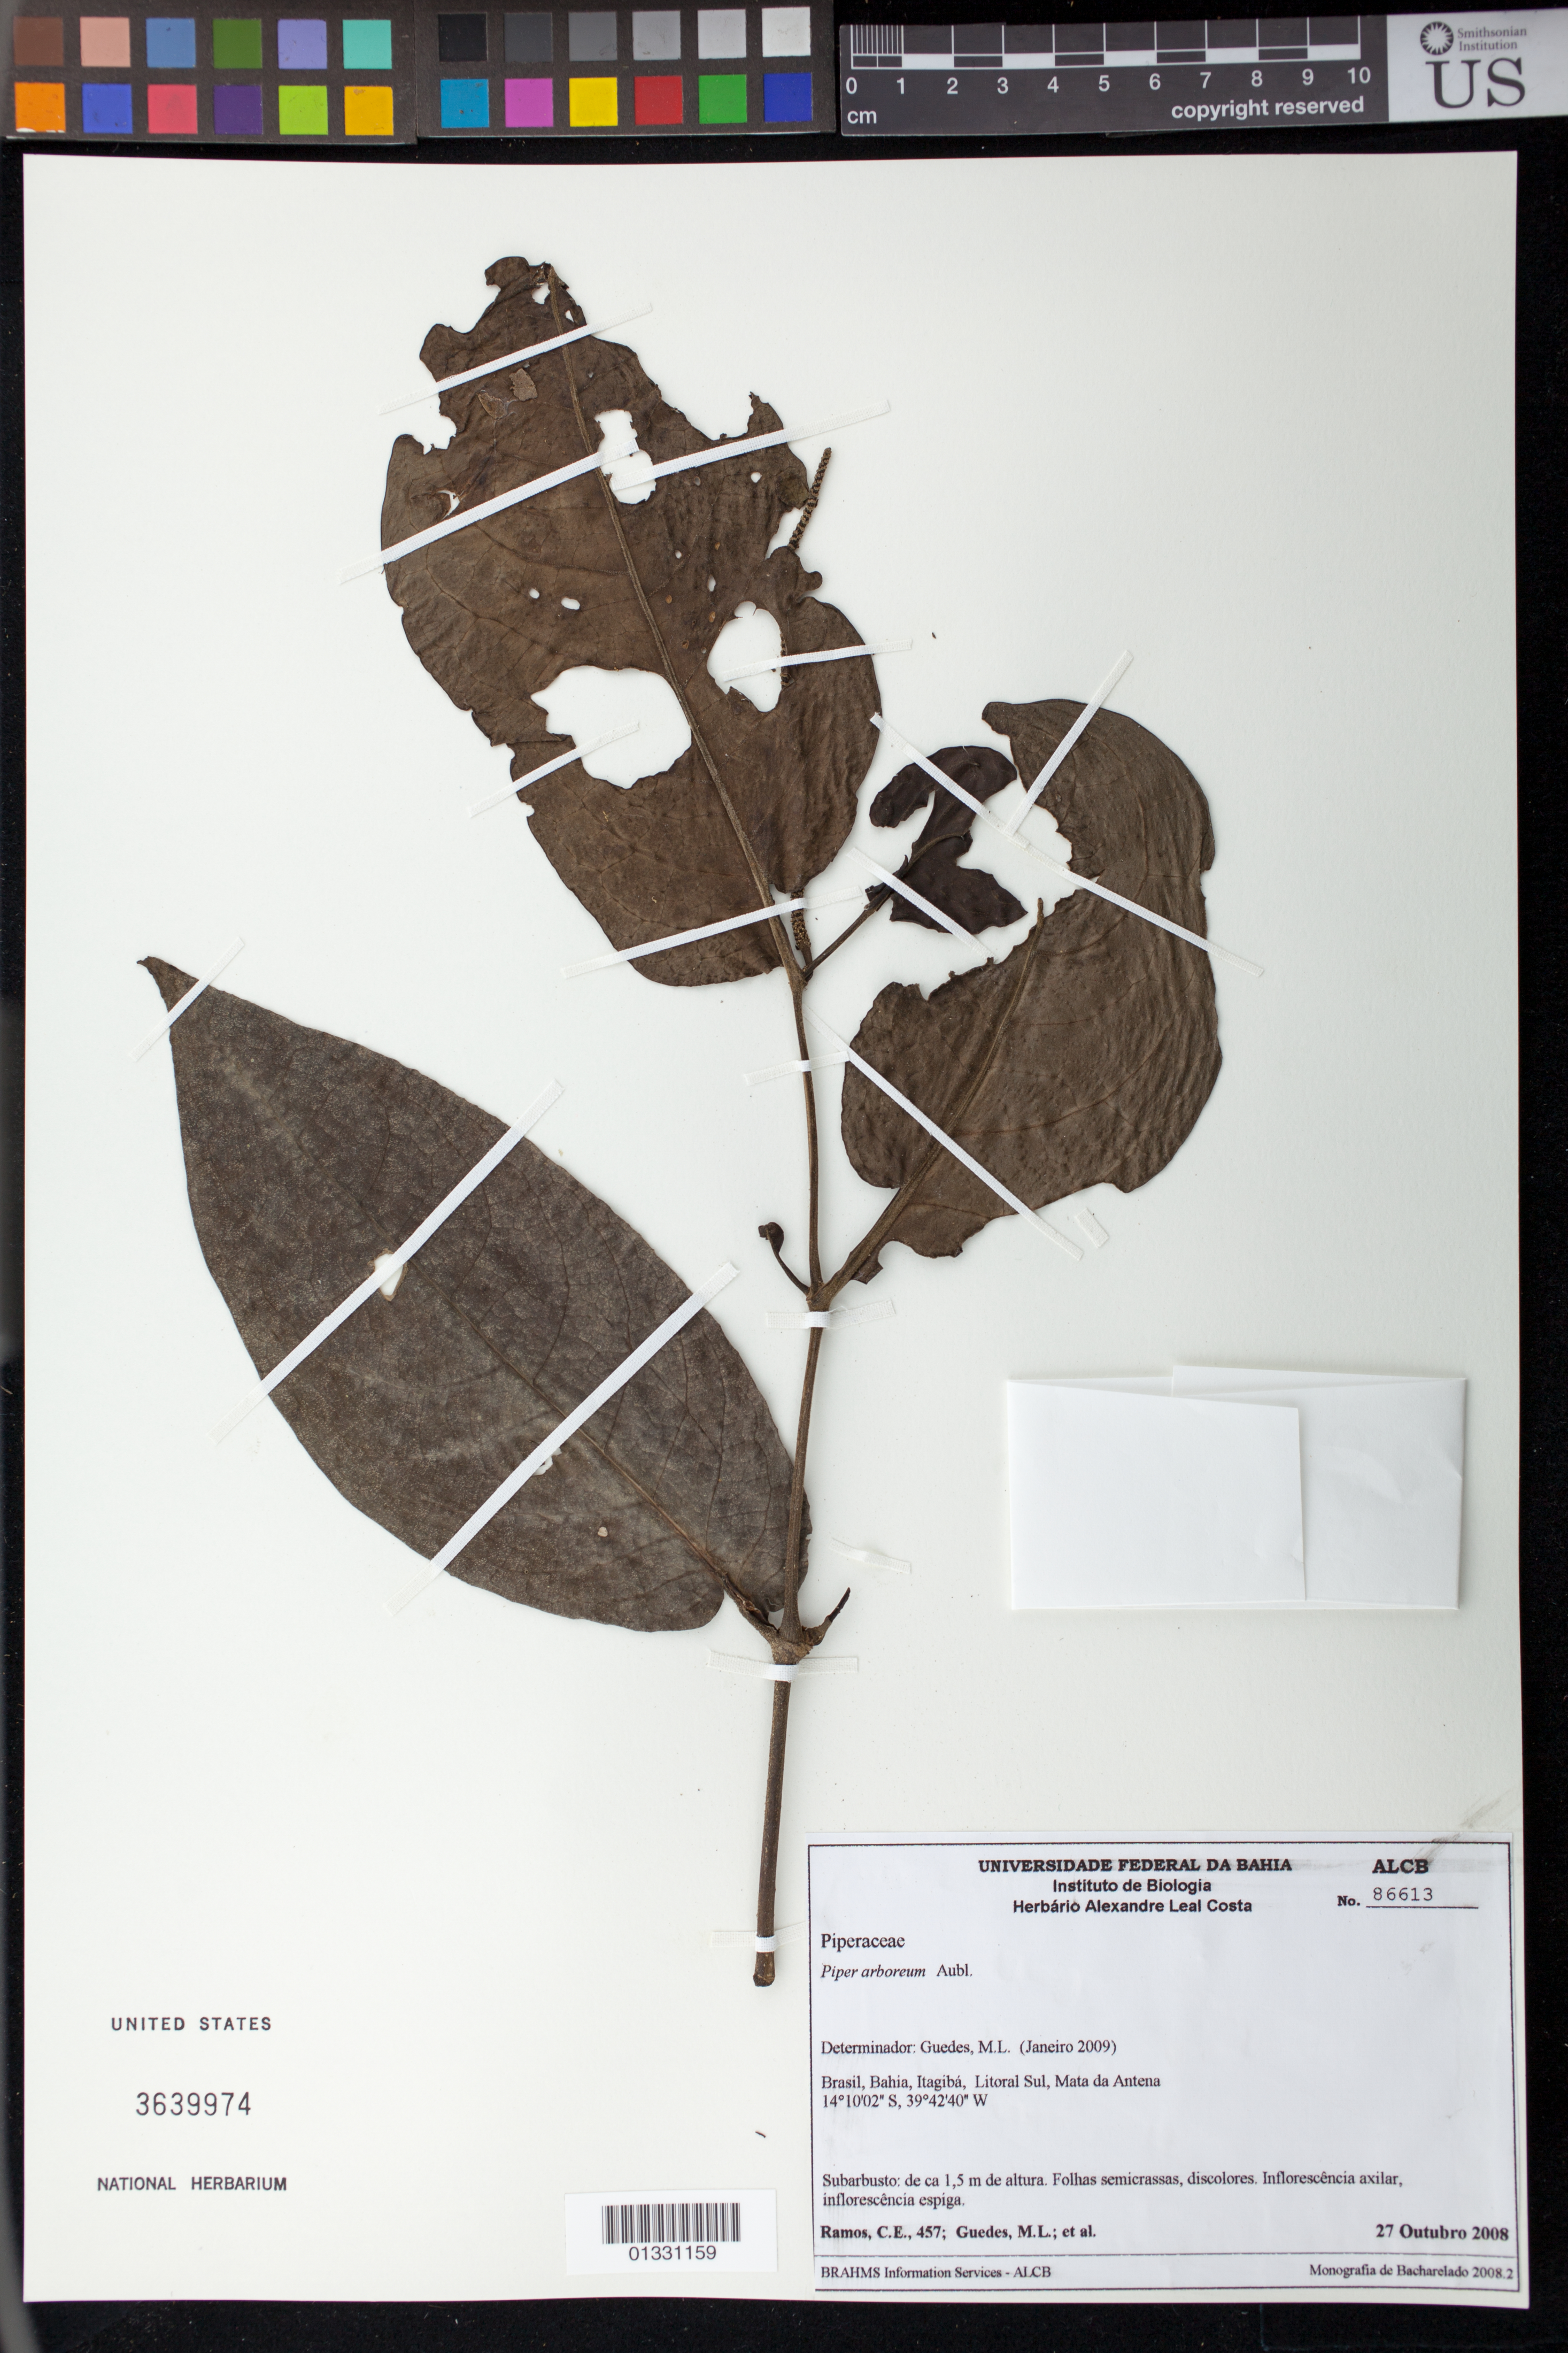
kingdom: Plantae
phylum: Tracheophyta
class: Magnoliopsida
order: Piperales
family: Piperaceae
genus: Piper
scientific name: Piper arboreum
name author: Aubl.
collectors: C. E. Ramos et al.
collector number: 457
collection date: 2008-10-27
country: Brazil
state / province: Bahia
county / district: Itagibá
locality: Litoral Sul, Mata da Antena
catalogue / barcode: US 3639974